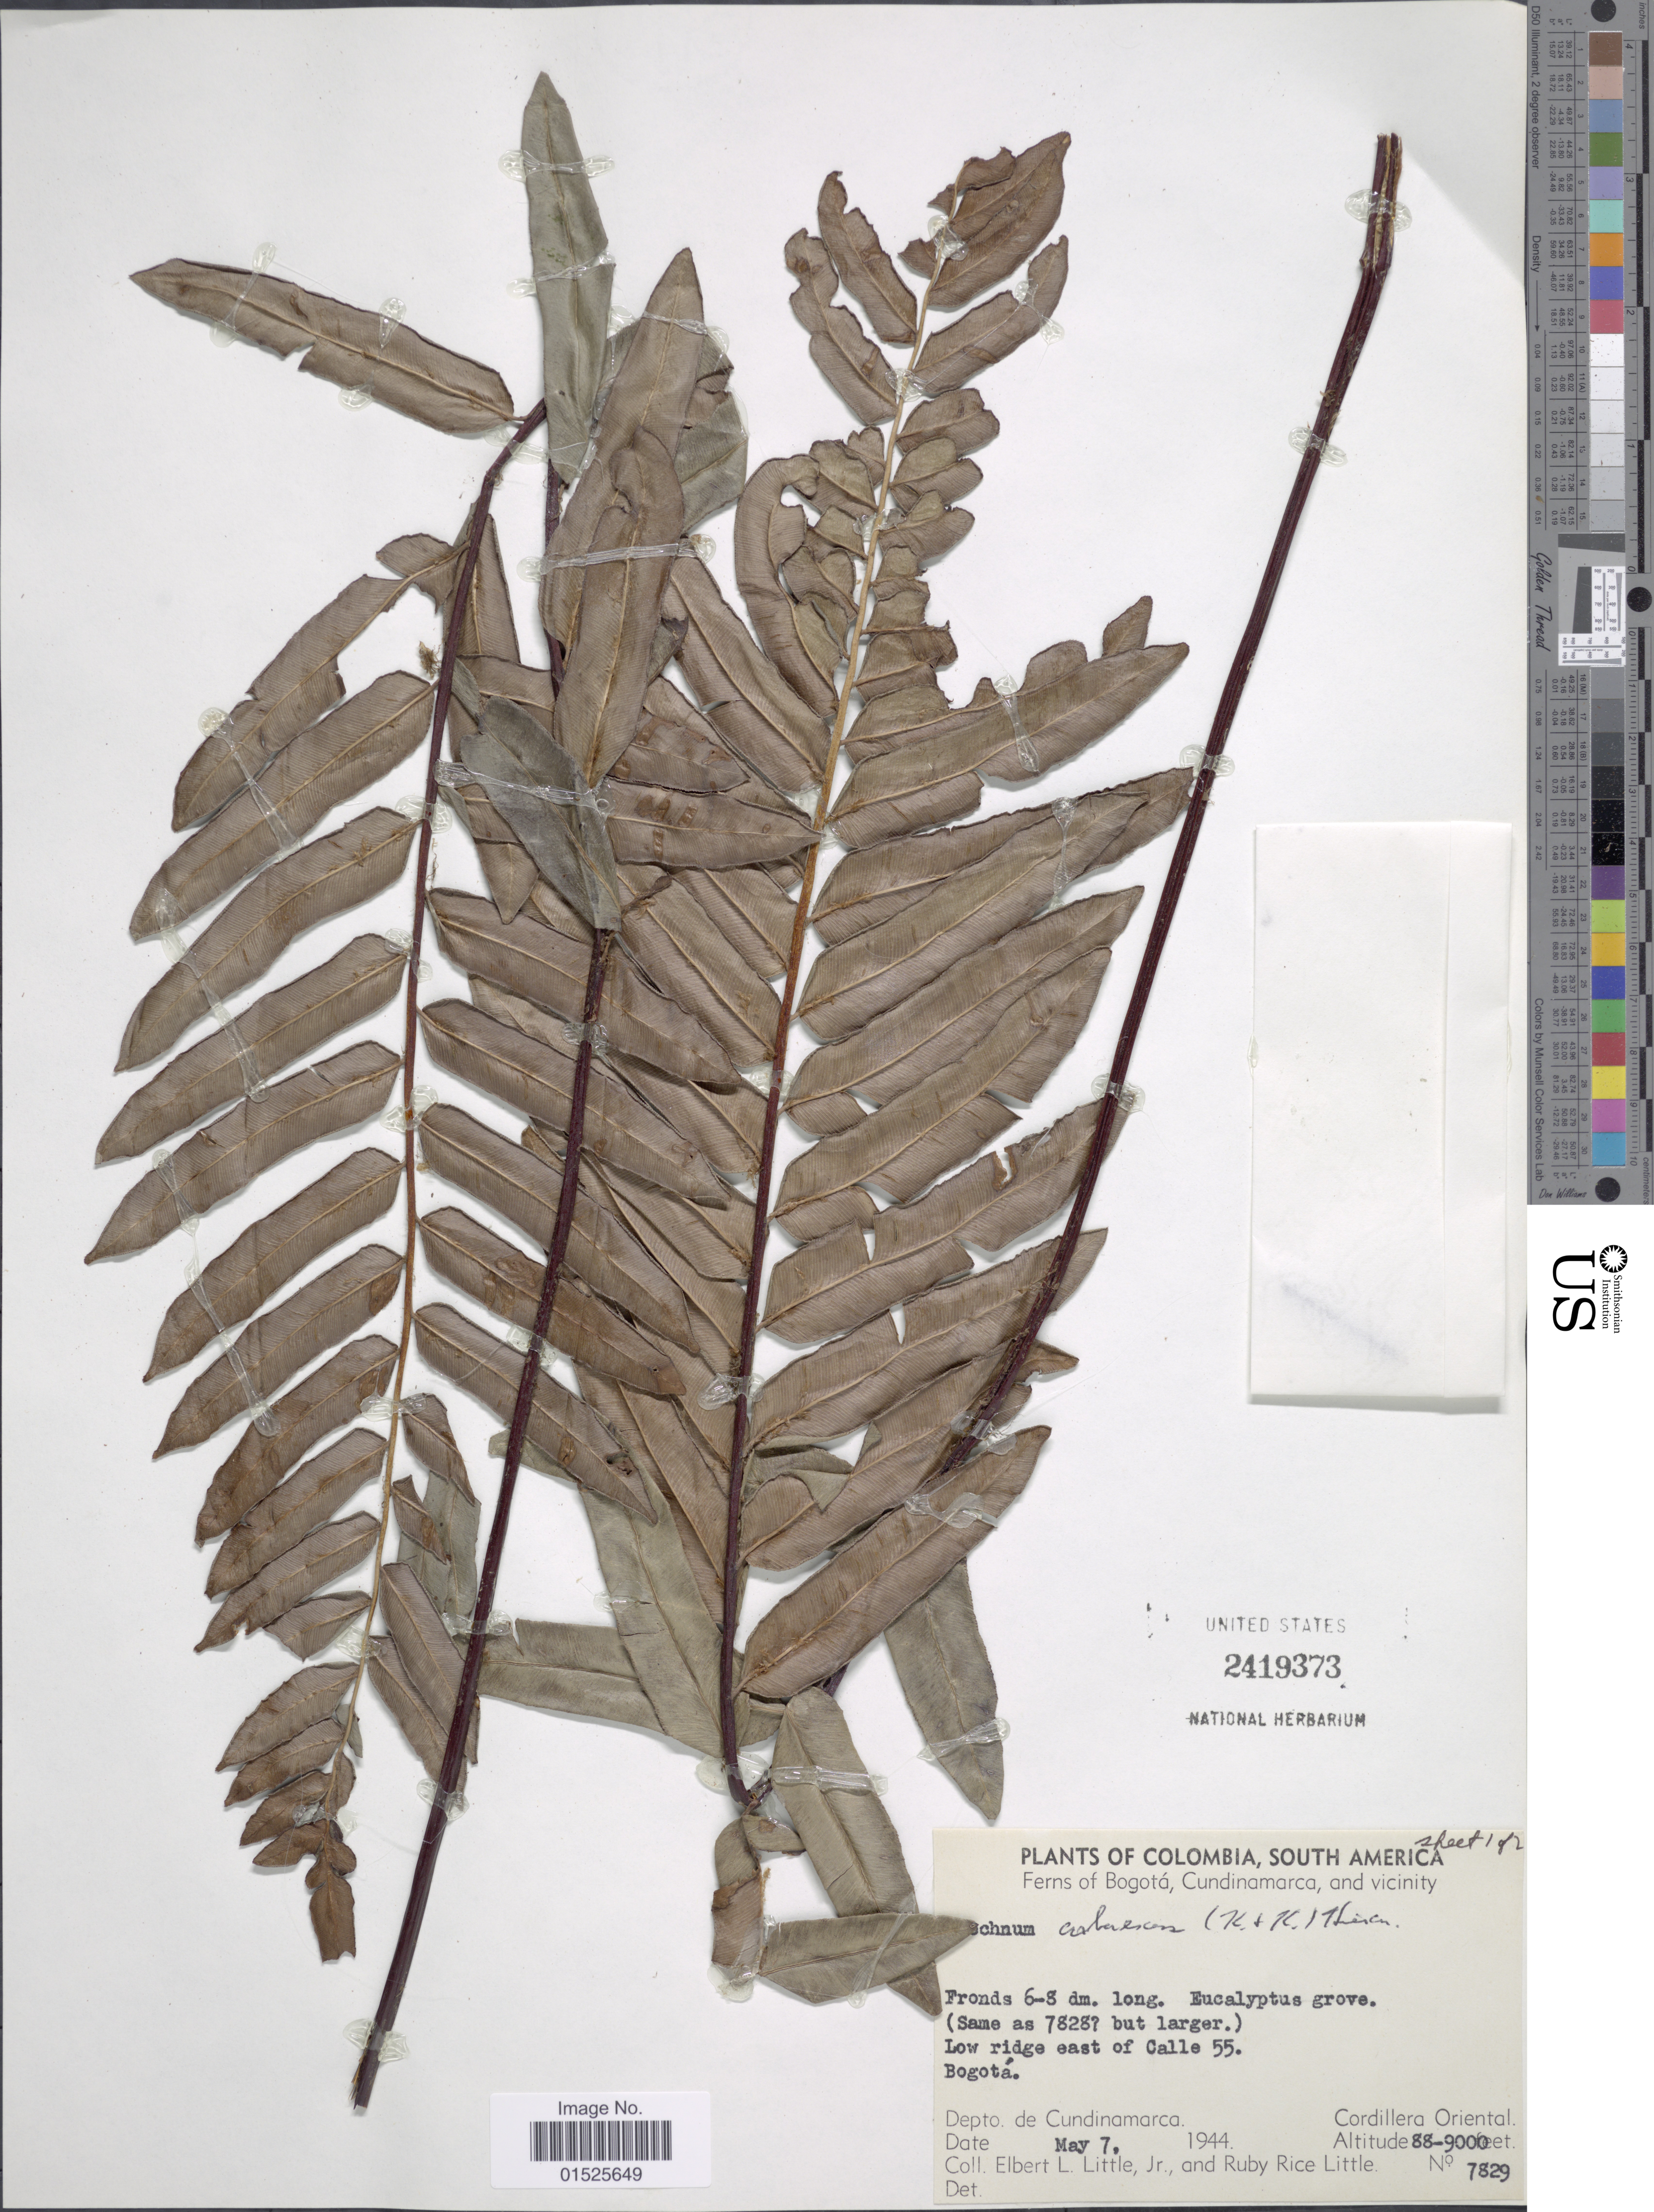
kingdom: Plantae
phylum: Tracheophyta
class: Polypodiopsida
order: Polypodiales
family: Blechnaceae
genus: Blechnum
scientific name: Blechnum cordatum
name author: (Desv.) Hieron.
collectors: E. L. Little & R. R. Little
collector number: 7829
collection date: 1944-05-07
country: Colombia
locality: South America. Bogotá, Cundinamarca, and vicinity. low ridge east of Calle 55. Bogotá. Depto. de Cundinamarca. Cordillera Oriental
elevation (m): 2682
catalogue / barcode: US 2419373